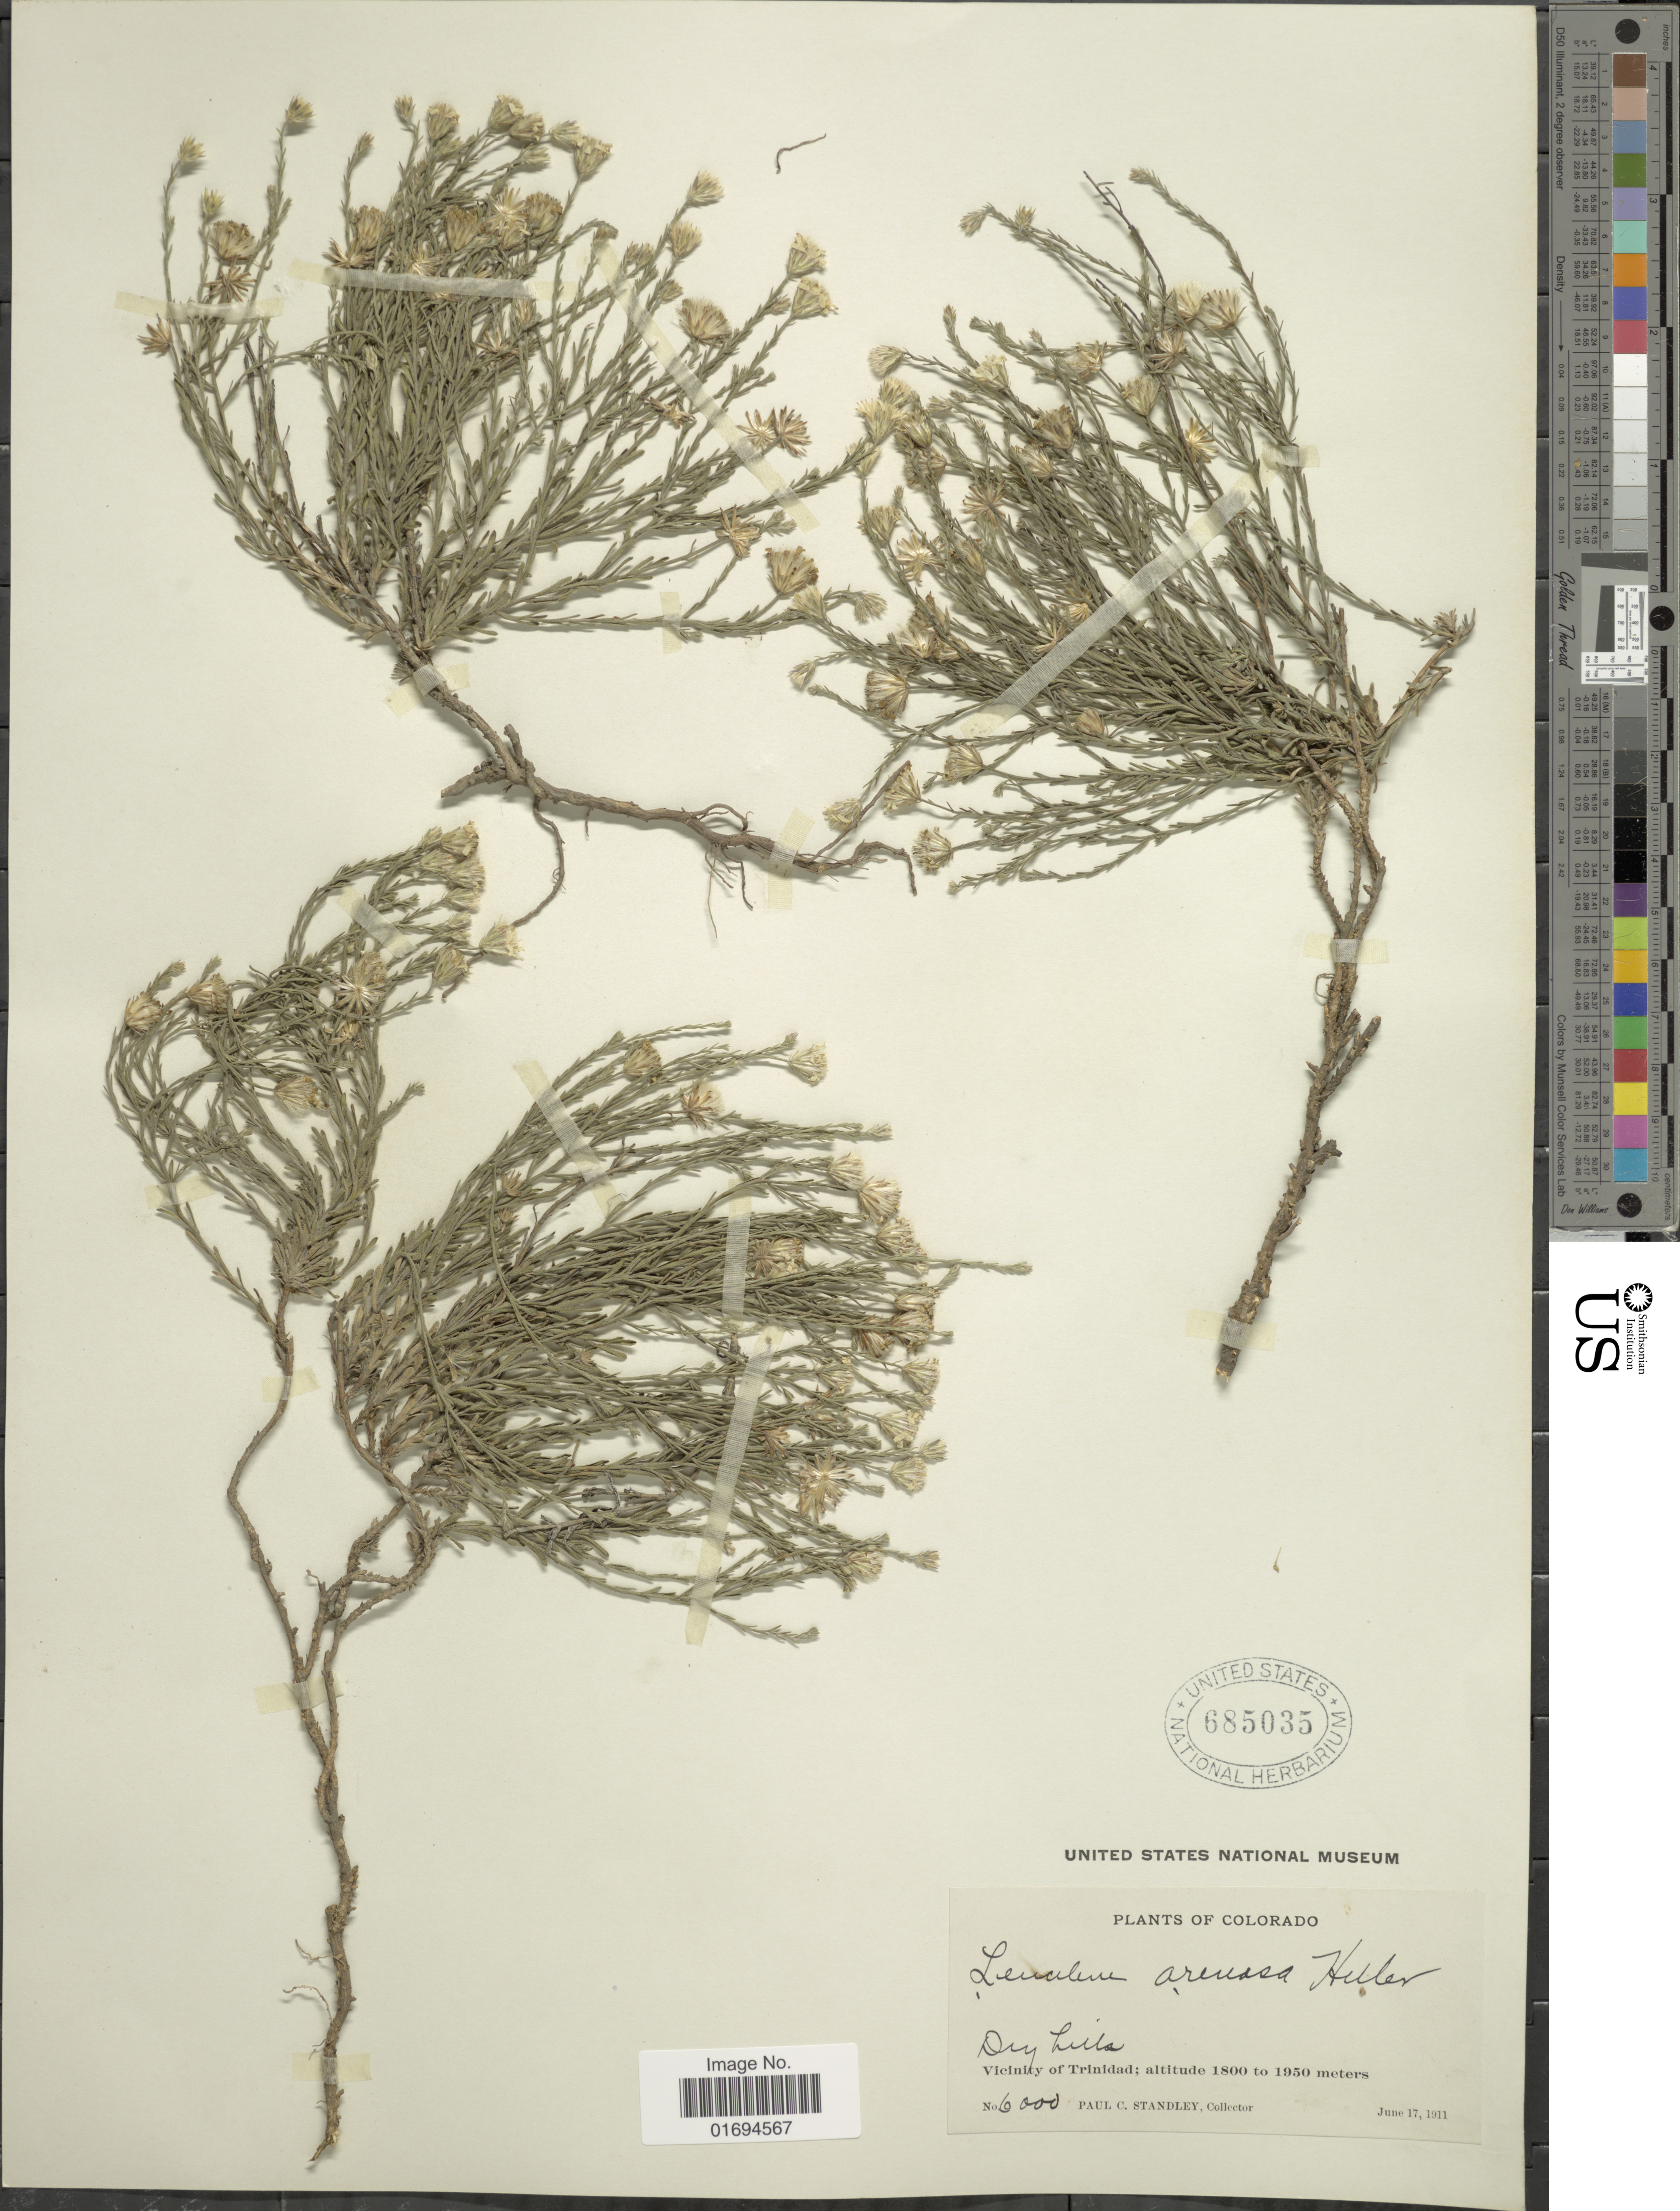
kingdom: Plantae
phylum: Tracheophyta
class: Magnoliopsida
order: Asterales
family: Asteraceae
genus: Chaetopappa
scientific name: Chaetopappa ericoides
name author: (Torr.) G.L. Nesom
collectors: P. C. Standley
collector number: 6000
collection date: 1911-06-17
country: United States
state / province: Colorado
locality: Vicinity of Trinidad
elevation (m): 1800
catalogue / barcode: US 685035